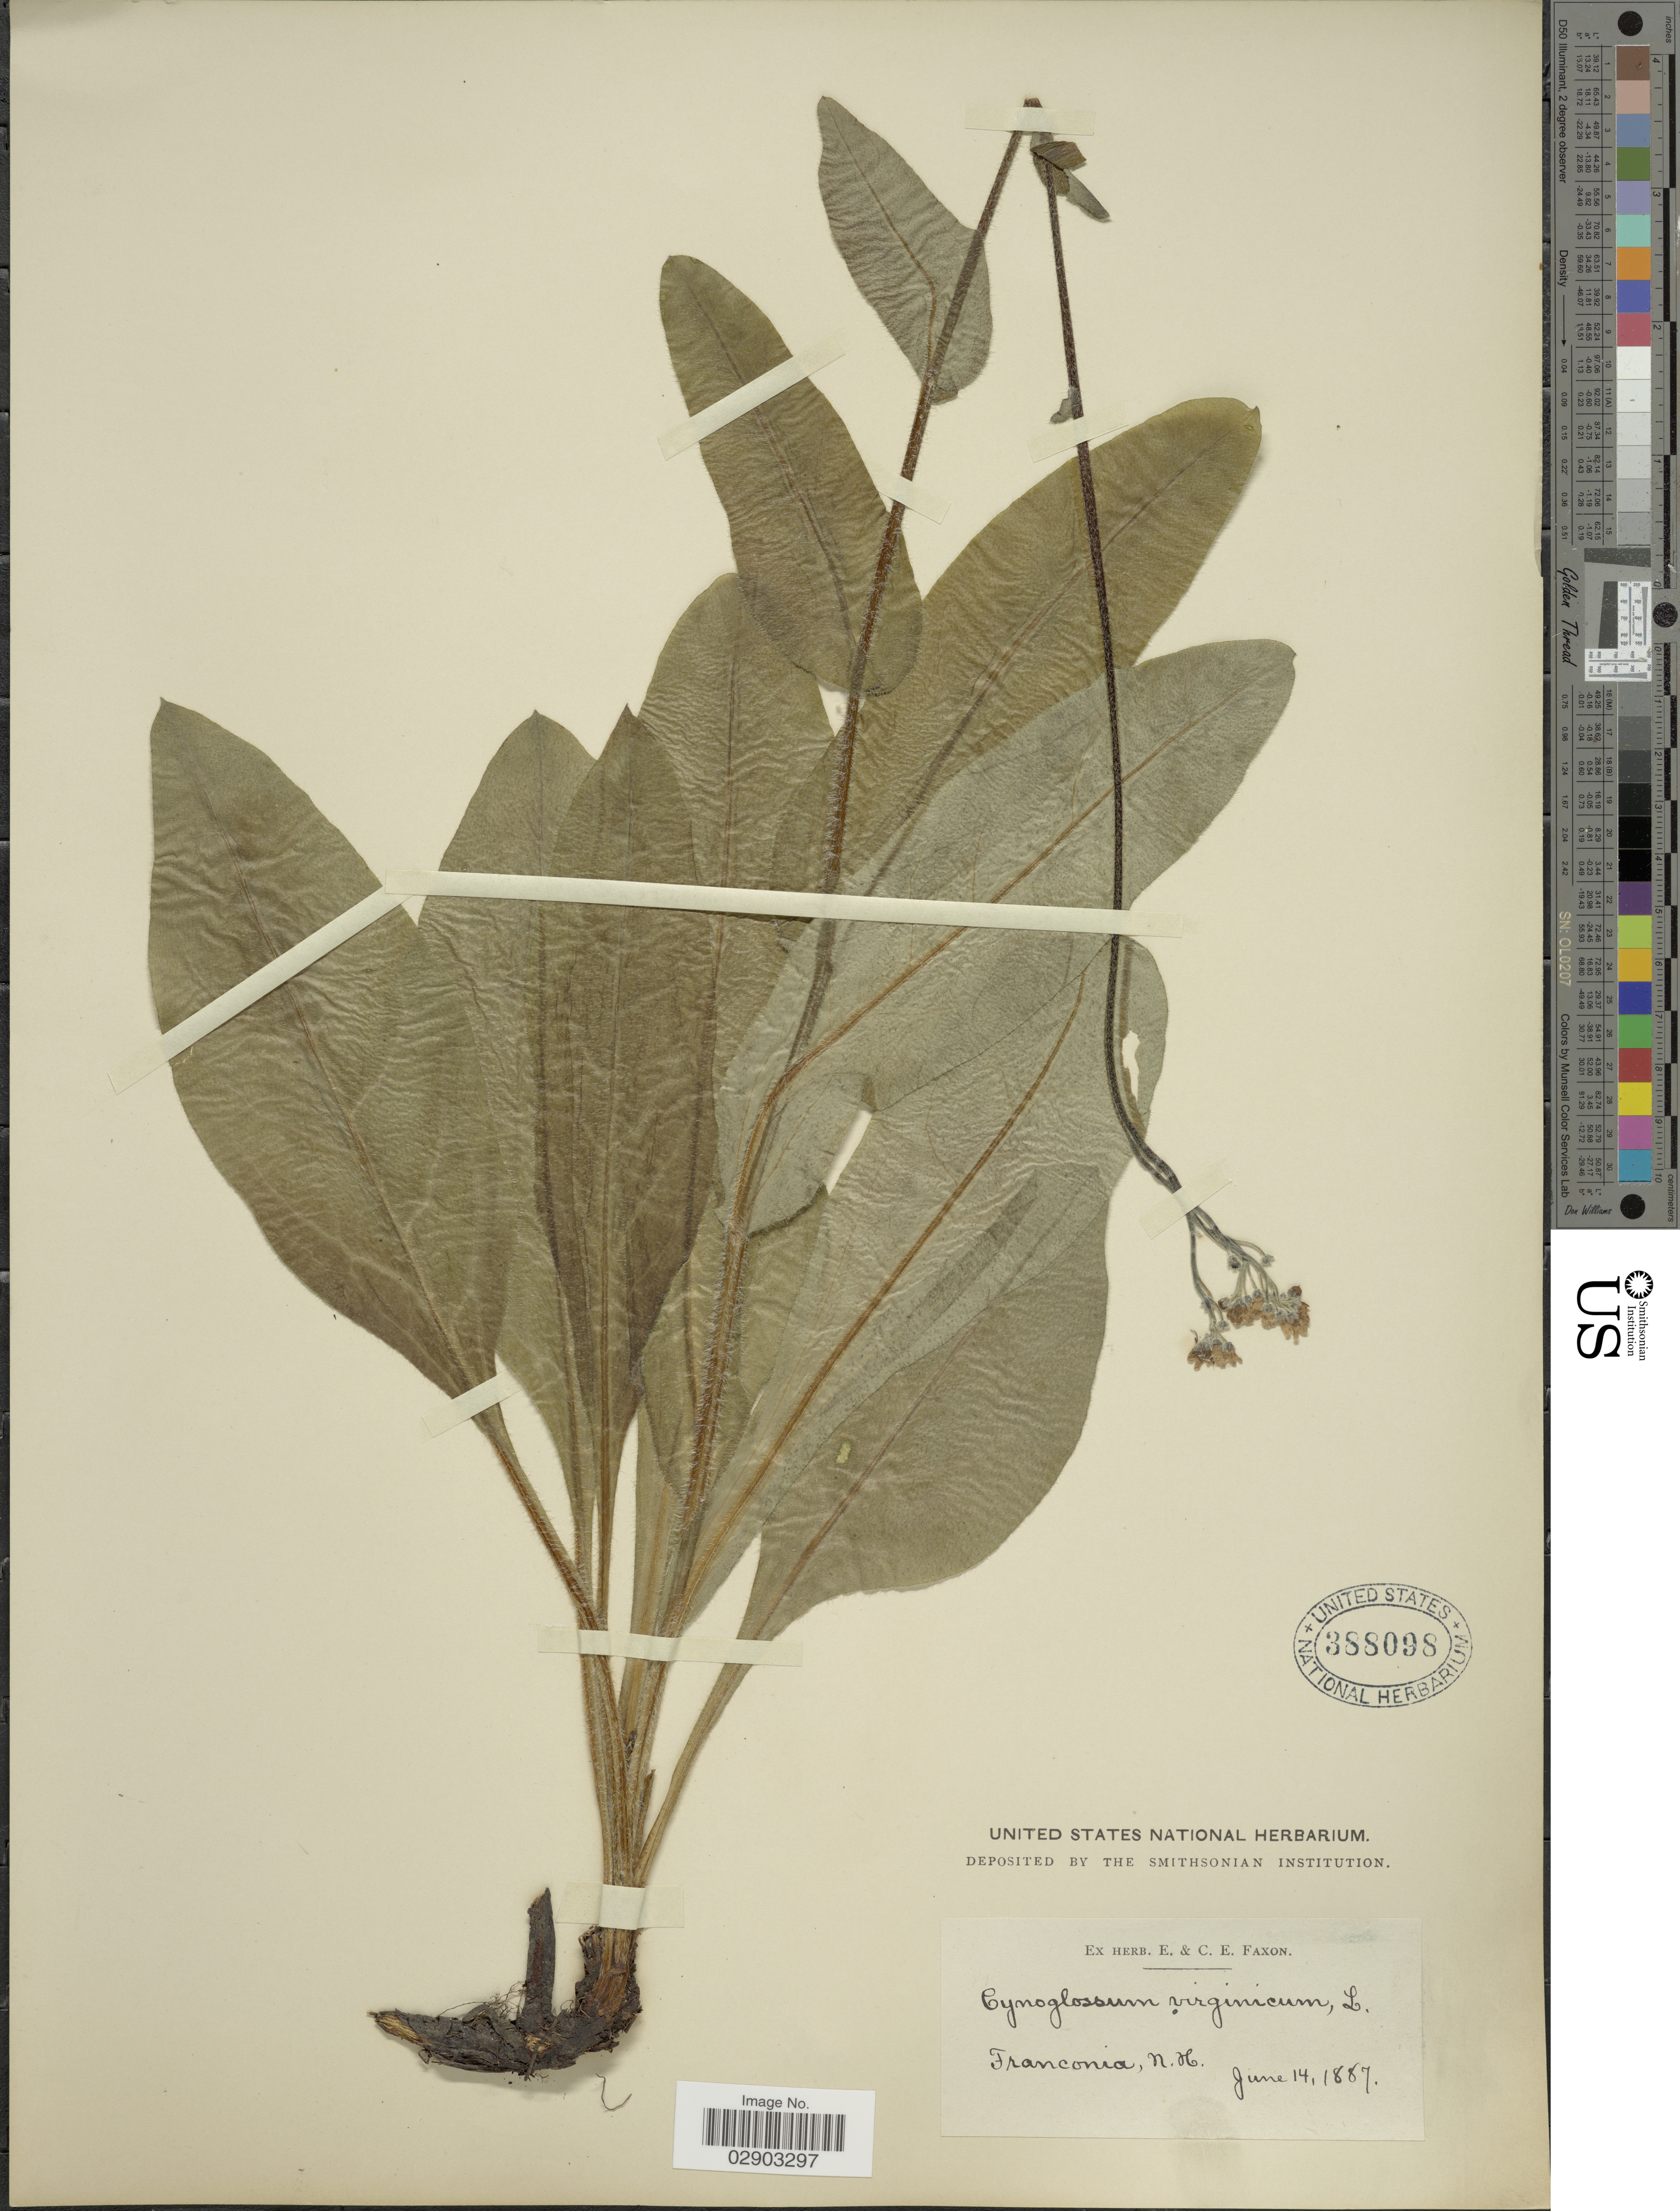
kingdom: Plantae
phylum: Tracheophyta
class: Magnoliopsida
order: Boraginales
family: Boraginaceae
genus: Cynoglossum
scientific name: Cynoglossum virginianum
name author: L.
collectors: ex herb. E. & C.E. Faxon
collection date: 1887-06-14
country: United States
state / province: New Hampshire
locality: Franconia, N.H.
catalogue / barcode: US 388098